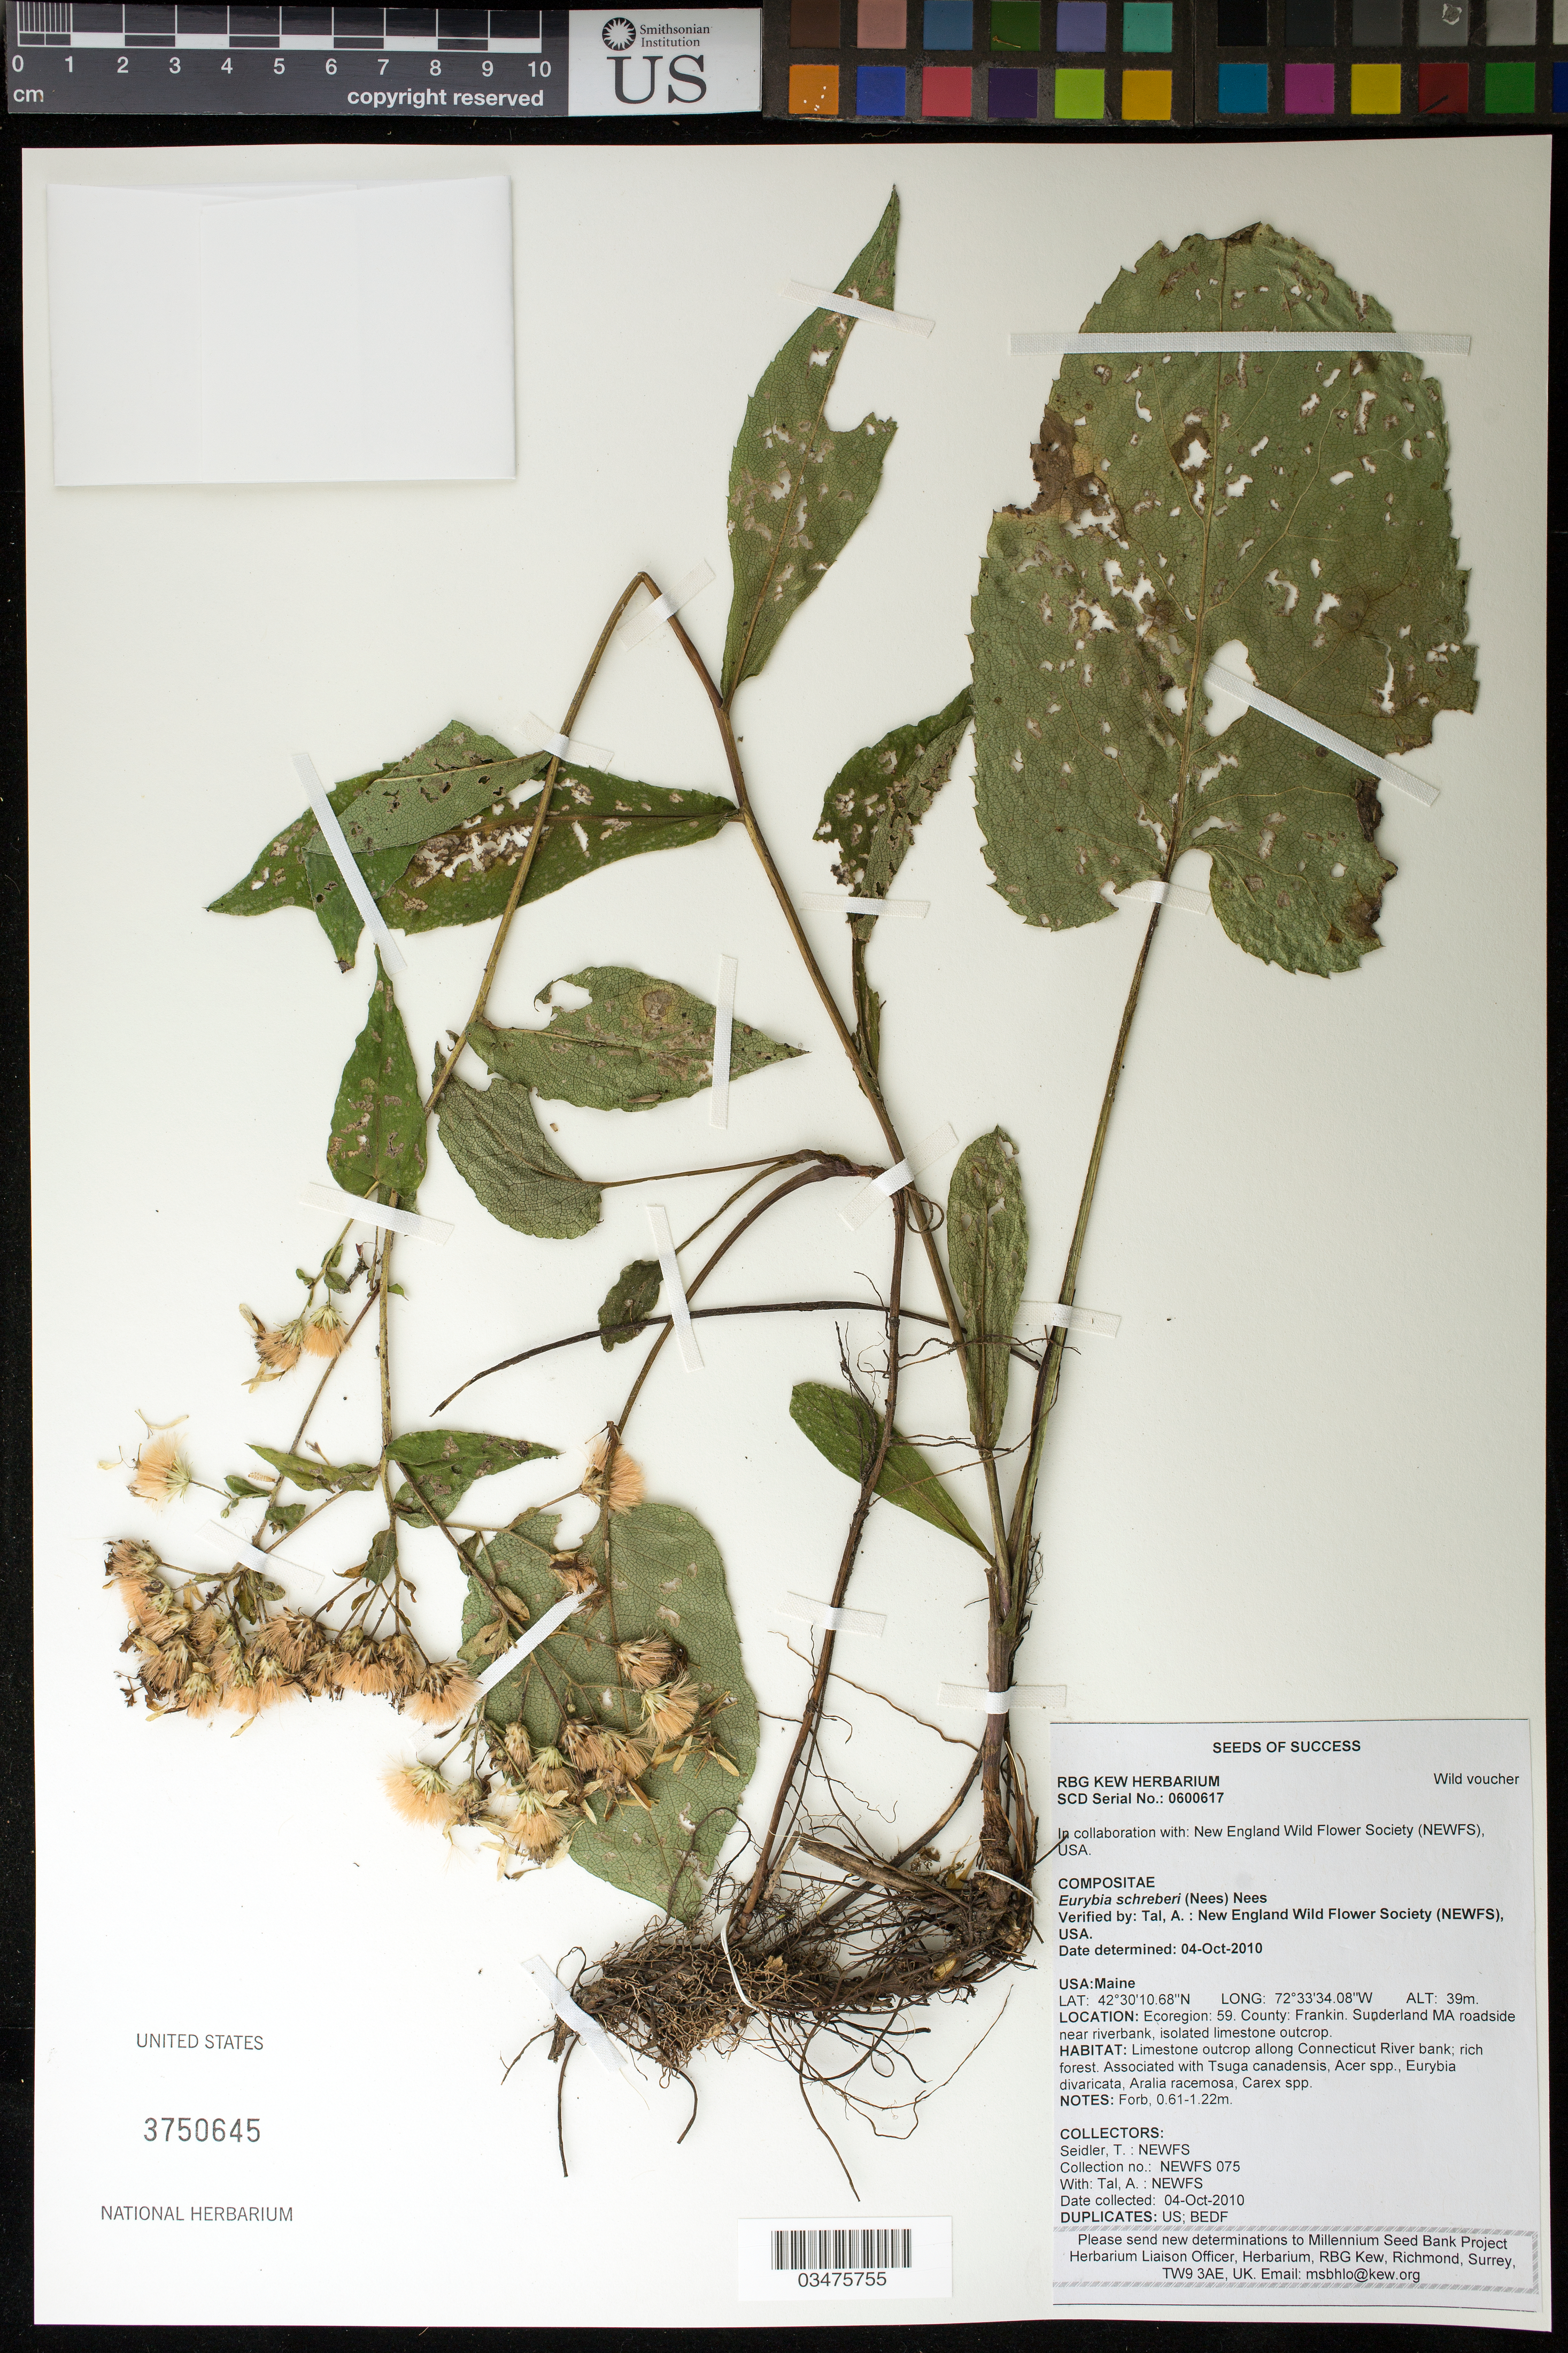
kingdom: Plantae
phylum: Tracheophyta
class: Magnoliopsida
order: Asterales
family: Asteraceae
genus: Eurybia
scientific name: Eurybia schreberi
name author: (Nees) Nees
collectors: T. Seidler & A. Tal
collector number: NEWSB 075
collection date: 2010-10-04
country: United States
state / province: Maine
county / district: Franklin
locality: Sunderland. Connecticut River bank.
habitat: Limestone outcrop, rich forest.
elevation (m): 39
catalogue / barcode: US 3750645